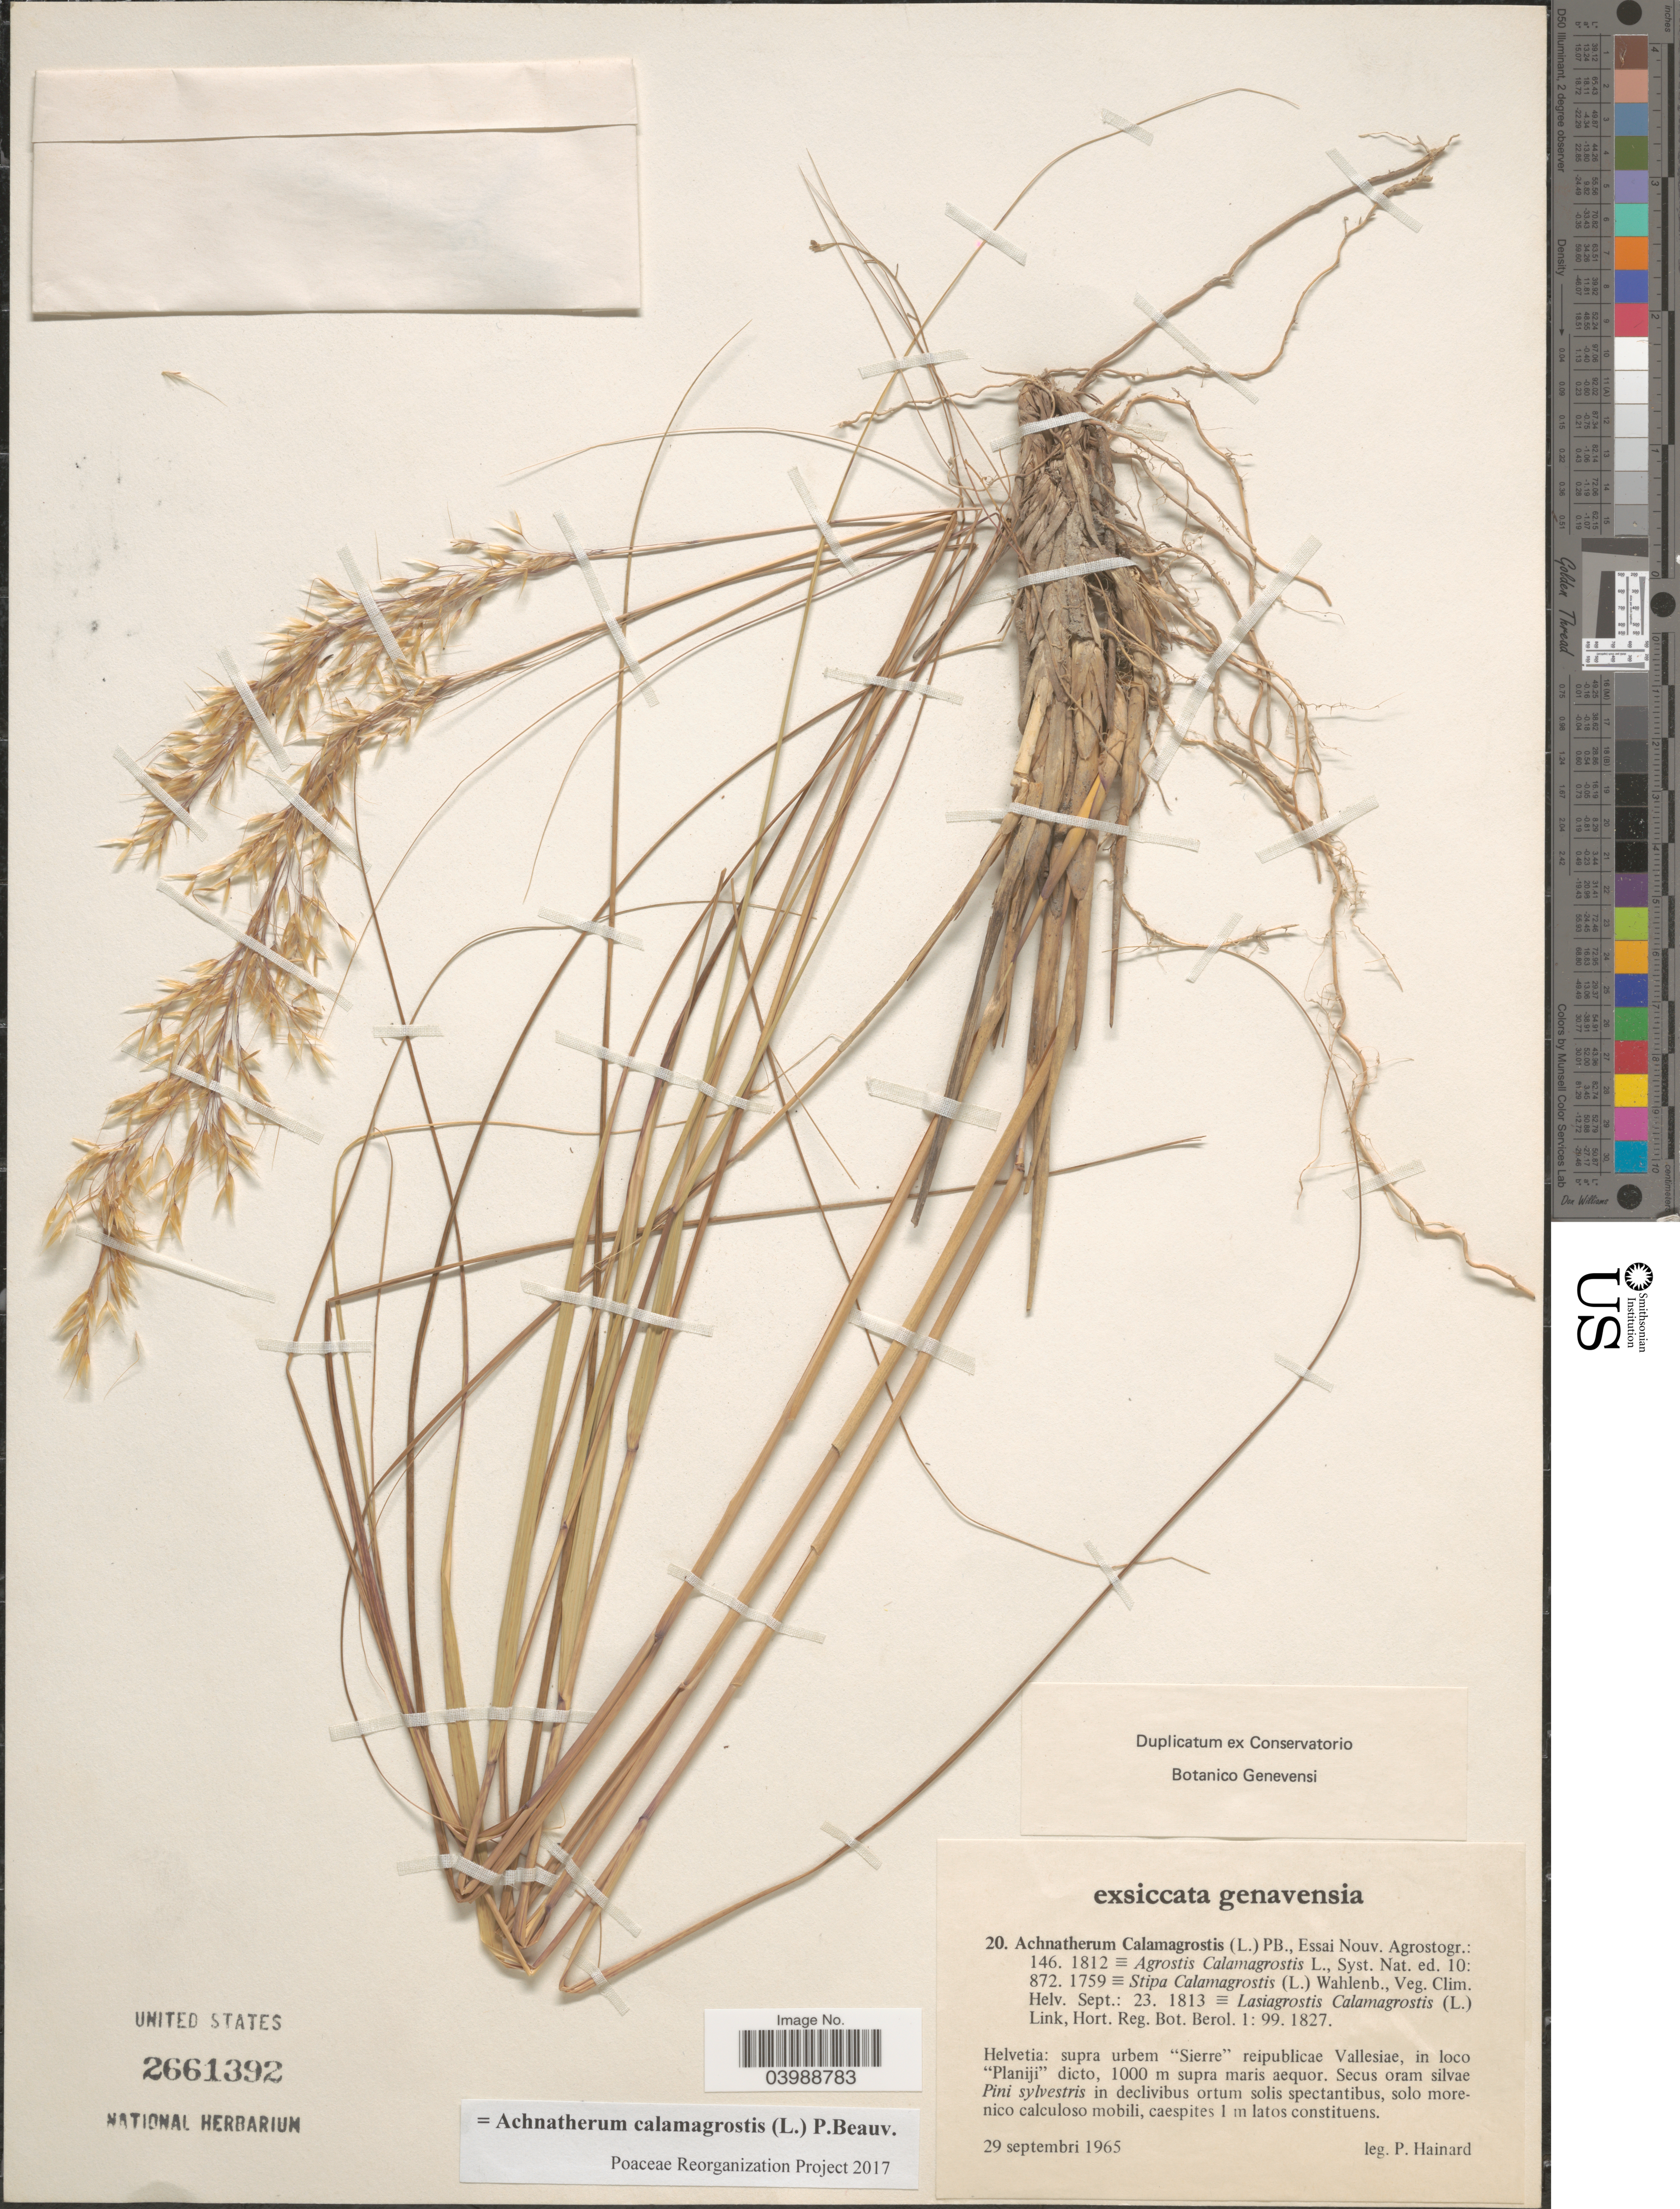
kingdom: Plantae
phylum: Tracheophyta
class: Liliopsida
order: Poales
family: Poaceae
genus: Achnatherum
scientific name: Achnatherum calamagrostis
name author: (L.) P. Beauv.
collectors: P. Hainard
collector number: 20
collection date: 1965-09-29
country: Switzerland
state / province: Genève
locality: Genavensia. Helvetia: supra urbem "Sierre" reipublicae Vallesiae, in loco "Planji" dicto.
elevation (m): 1000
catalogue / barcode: US 2661392